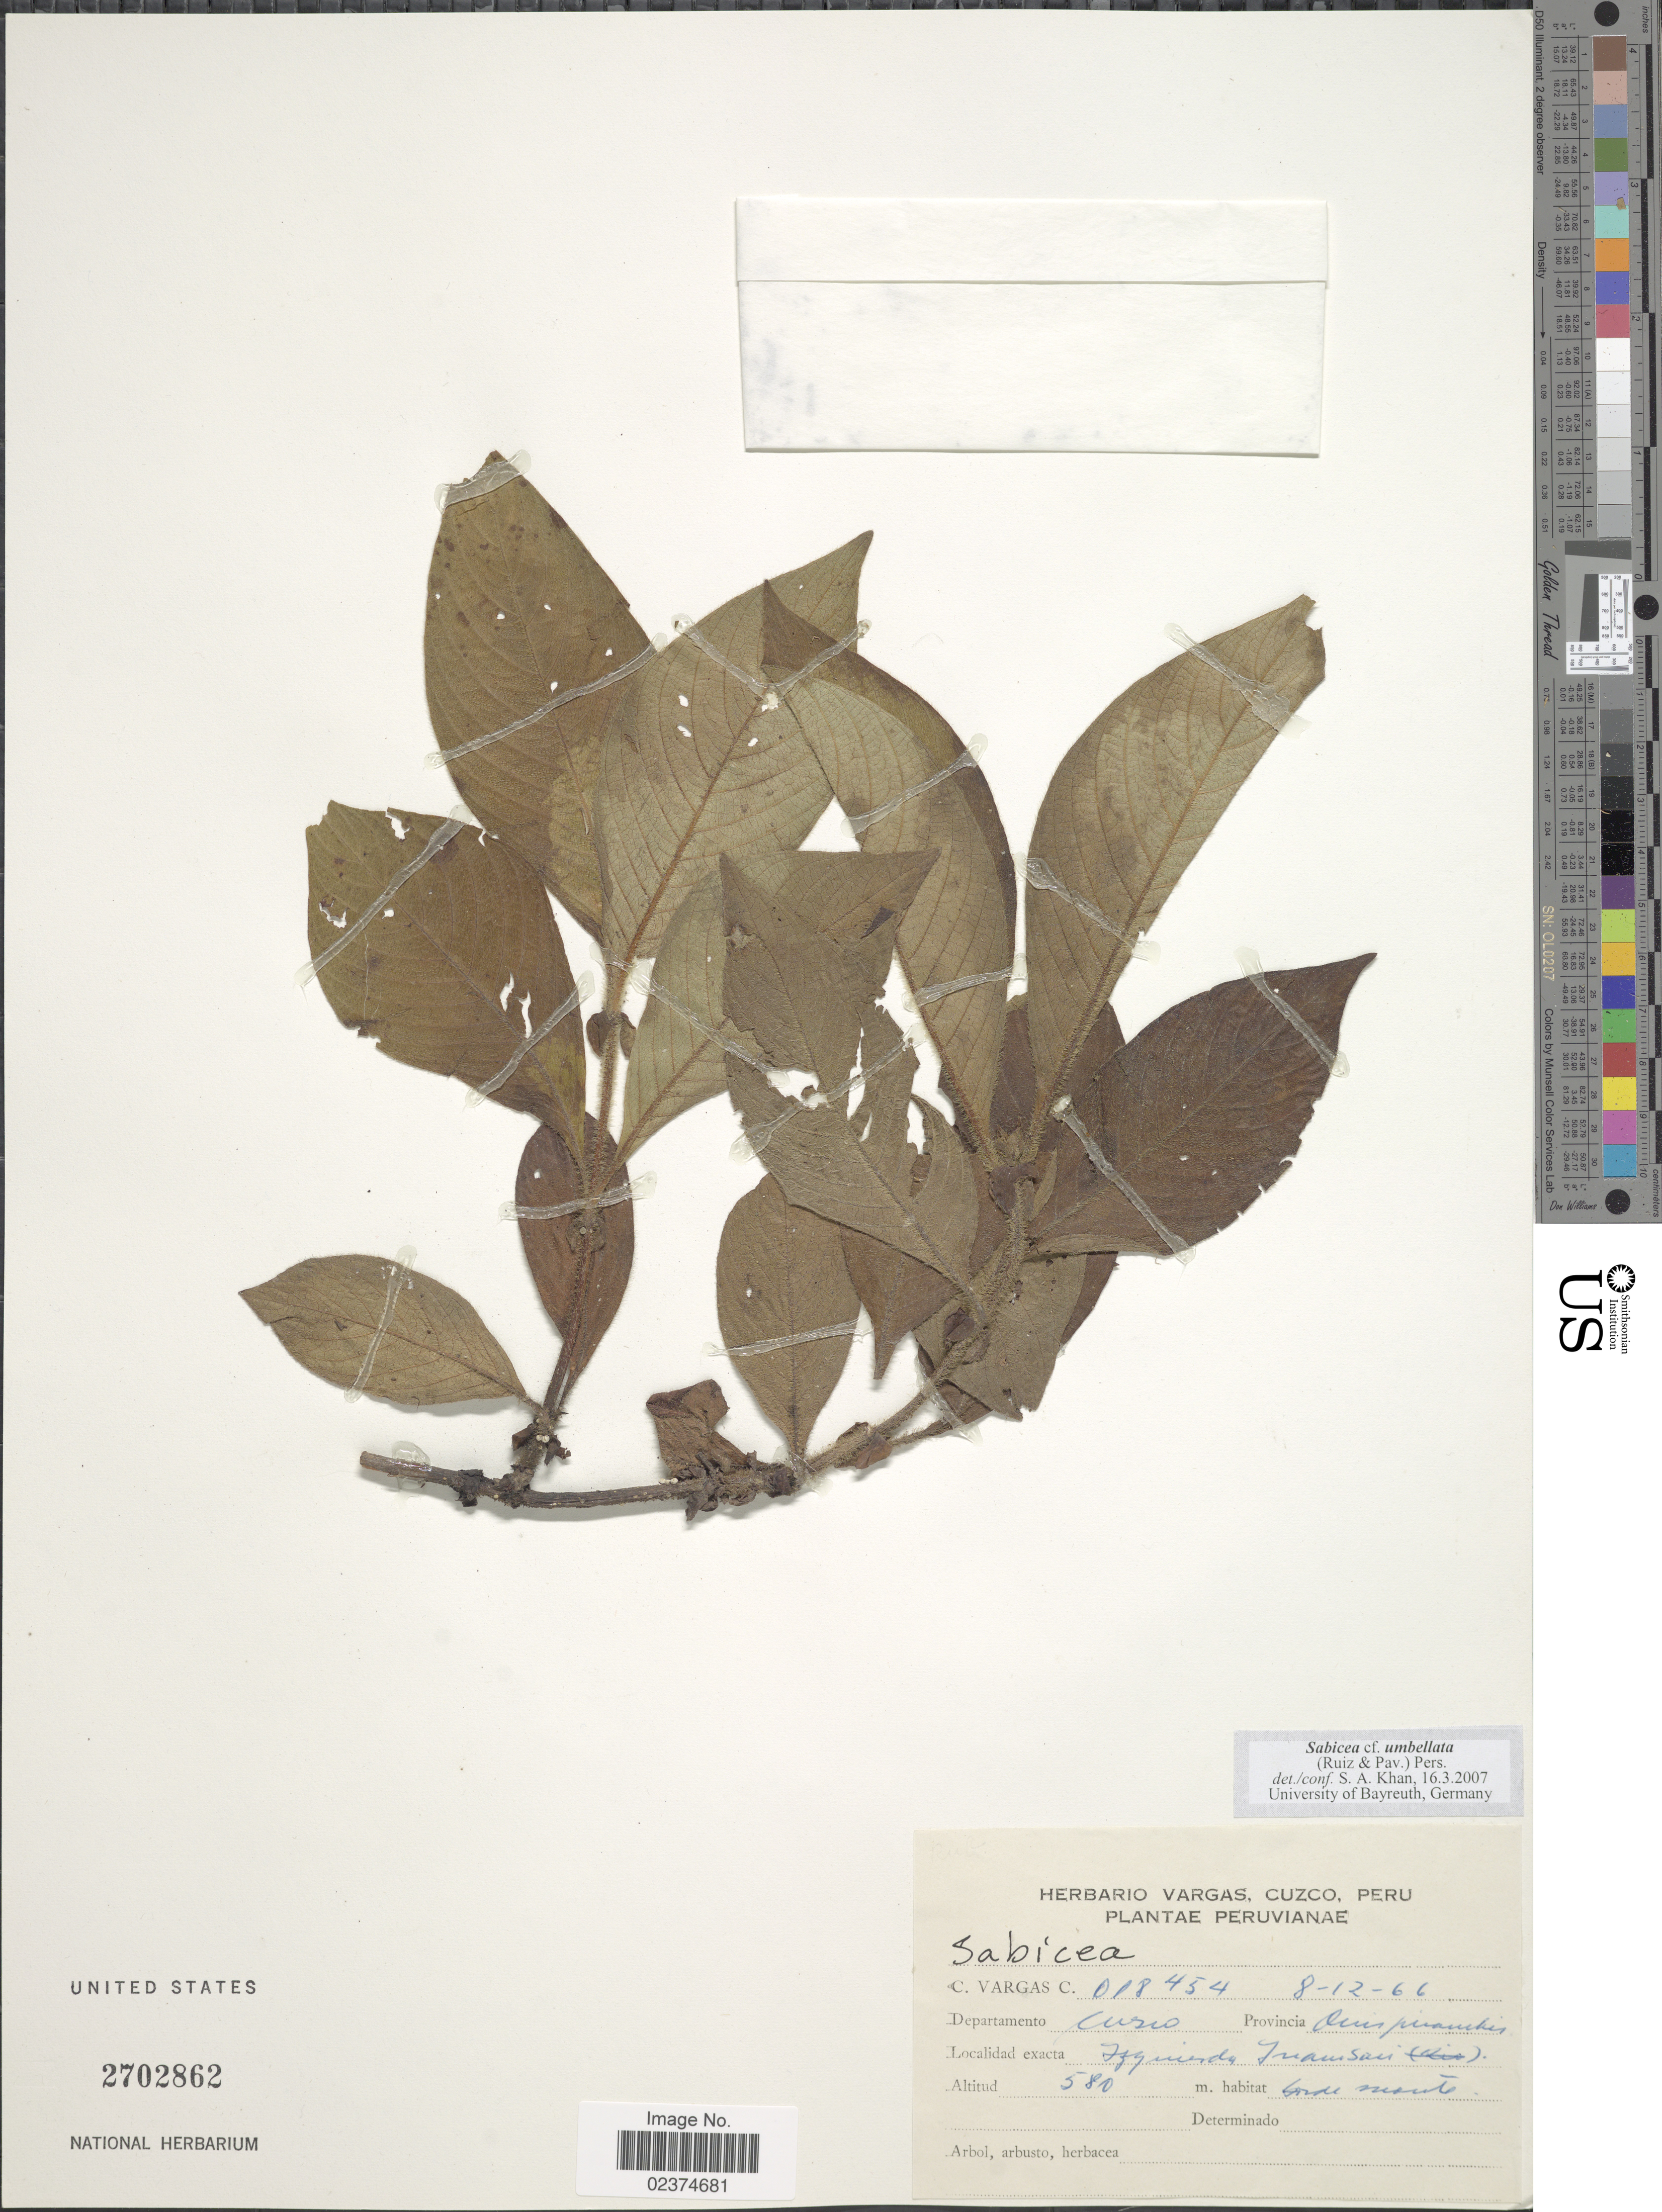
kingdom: Plantae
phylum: Tracheophyta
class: Magnoliopsida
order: Gentianales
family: Rubiaceae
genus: Sabicea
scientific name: Sabicea umbellata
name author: (Ruiz & Pav.) Pers.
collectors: C. Vargas Calderón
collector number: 018454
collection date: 1966-12-08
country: Peru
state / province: Cusco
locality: Departamento Cuzco, Provincia Quispicanchis, Izquierda Inambari, borde monte.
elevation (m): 580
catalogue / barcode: US 2702862